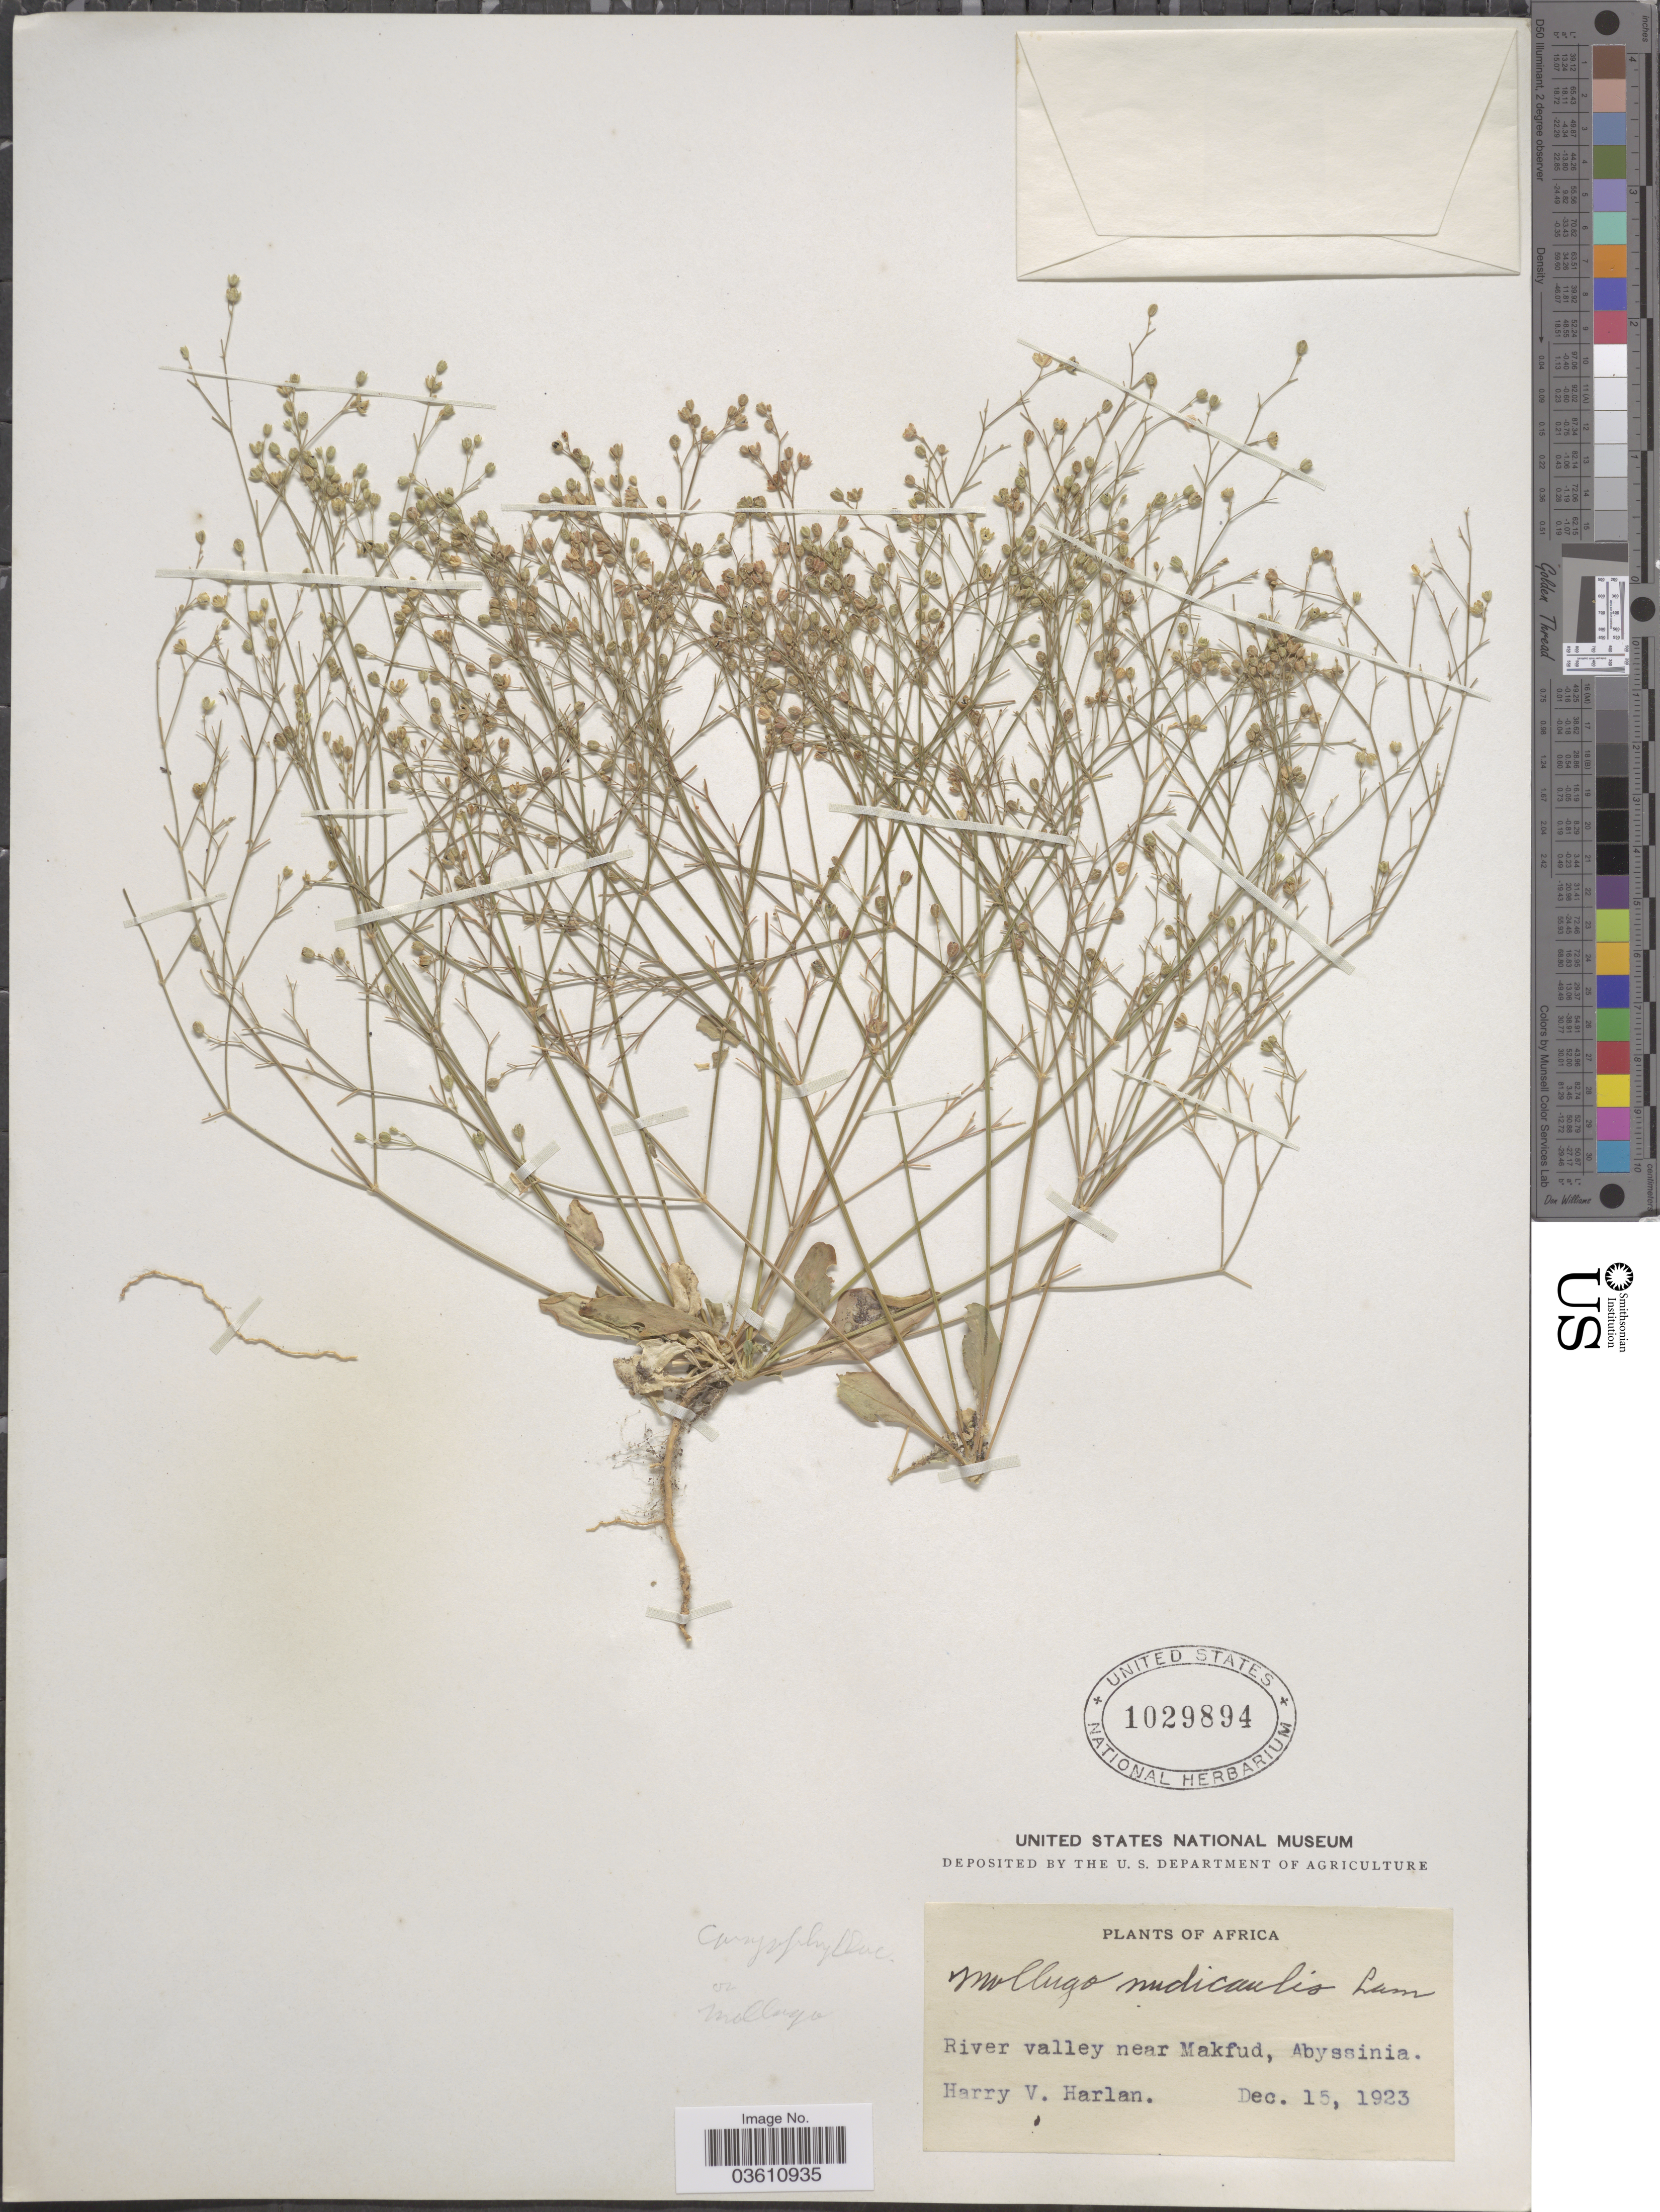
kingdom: Plantae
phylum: Tracheophyta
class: Magnoliopsida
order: Caryophyllales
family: Molluginaceae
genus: Paramollugo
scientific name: Paramollugo nudicaulis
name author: (Lam.) Thulin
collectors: H. Harlan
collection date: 1923-12-15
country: Ethiopia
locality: River valley near Makfud, Abyssinia.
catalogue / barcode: US 1029894